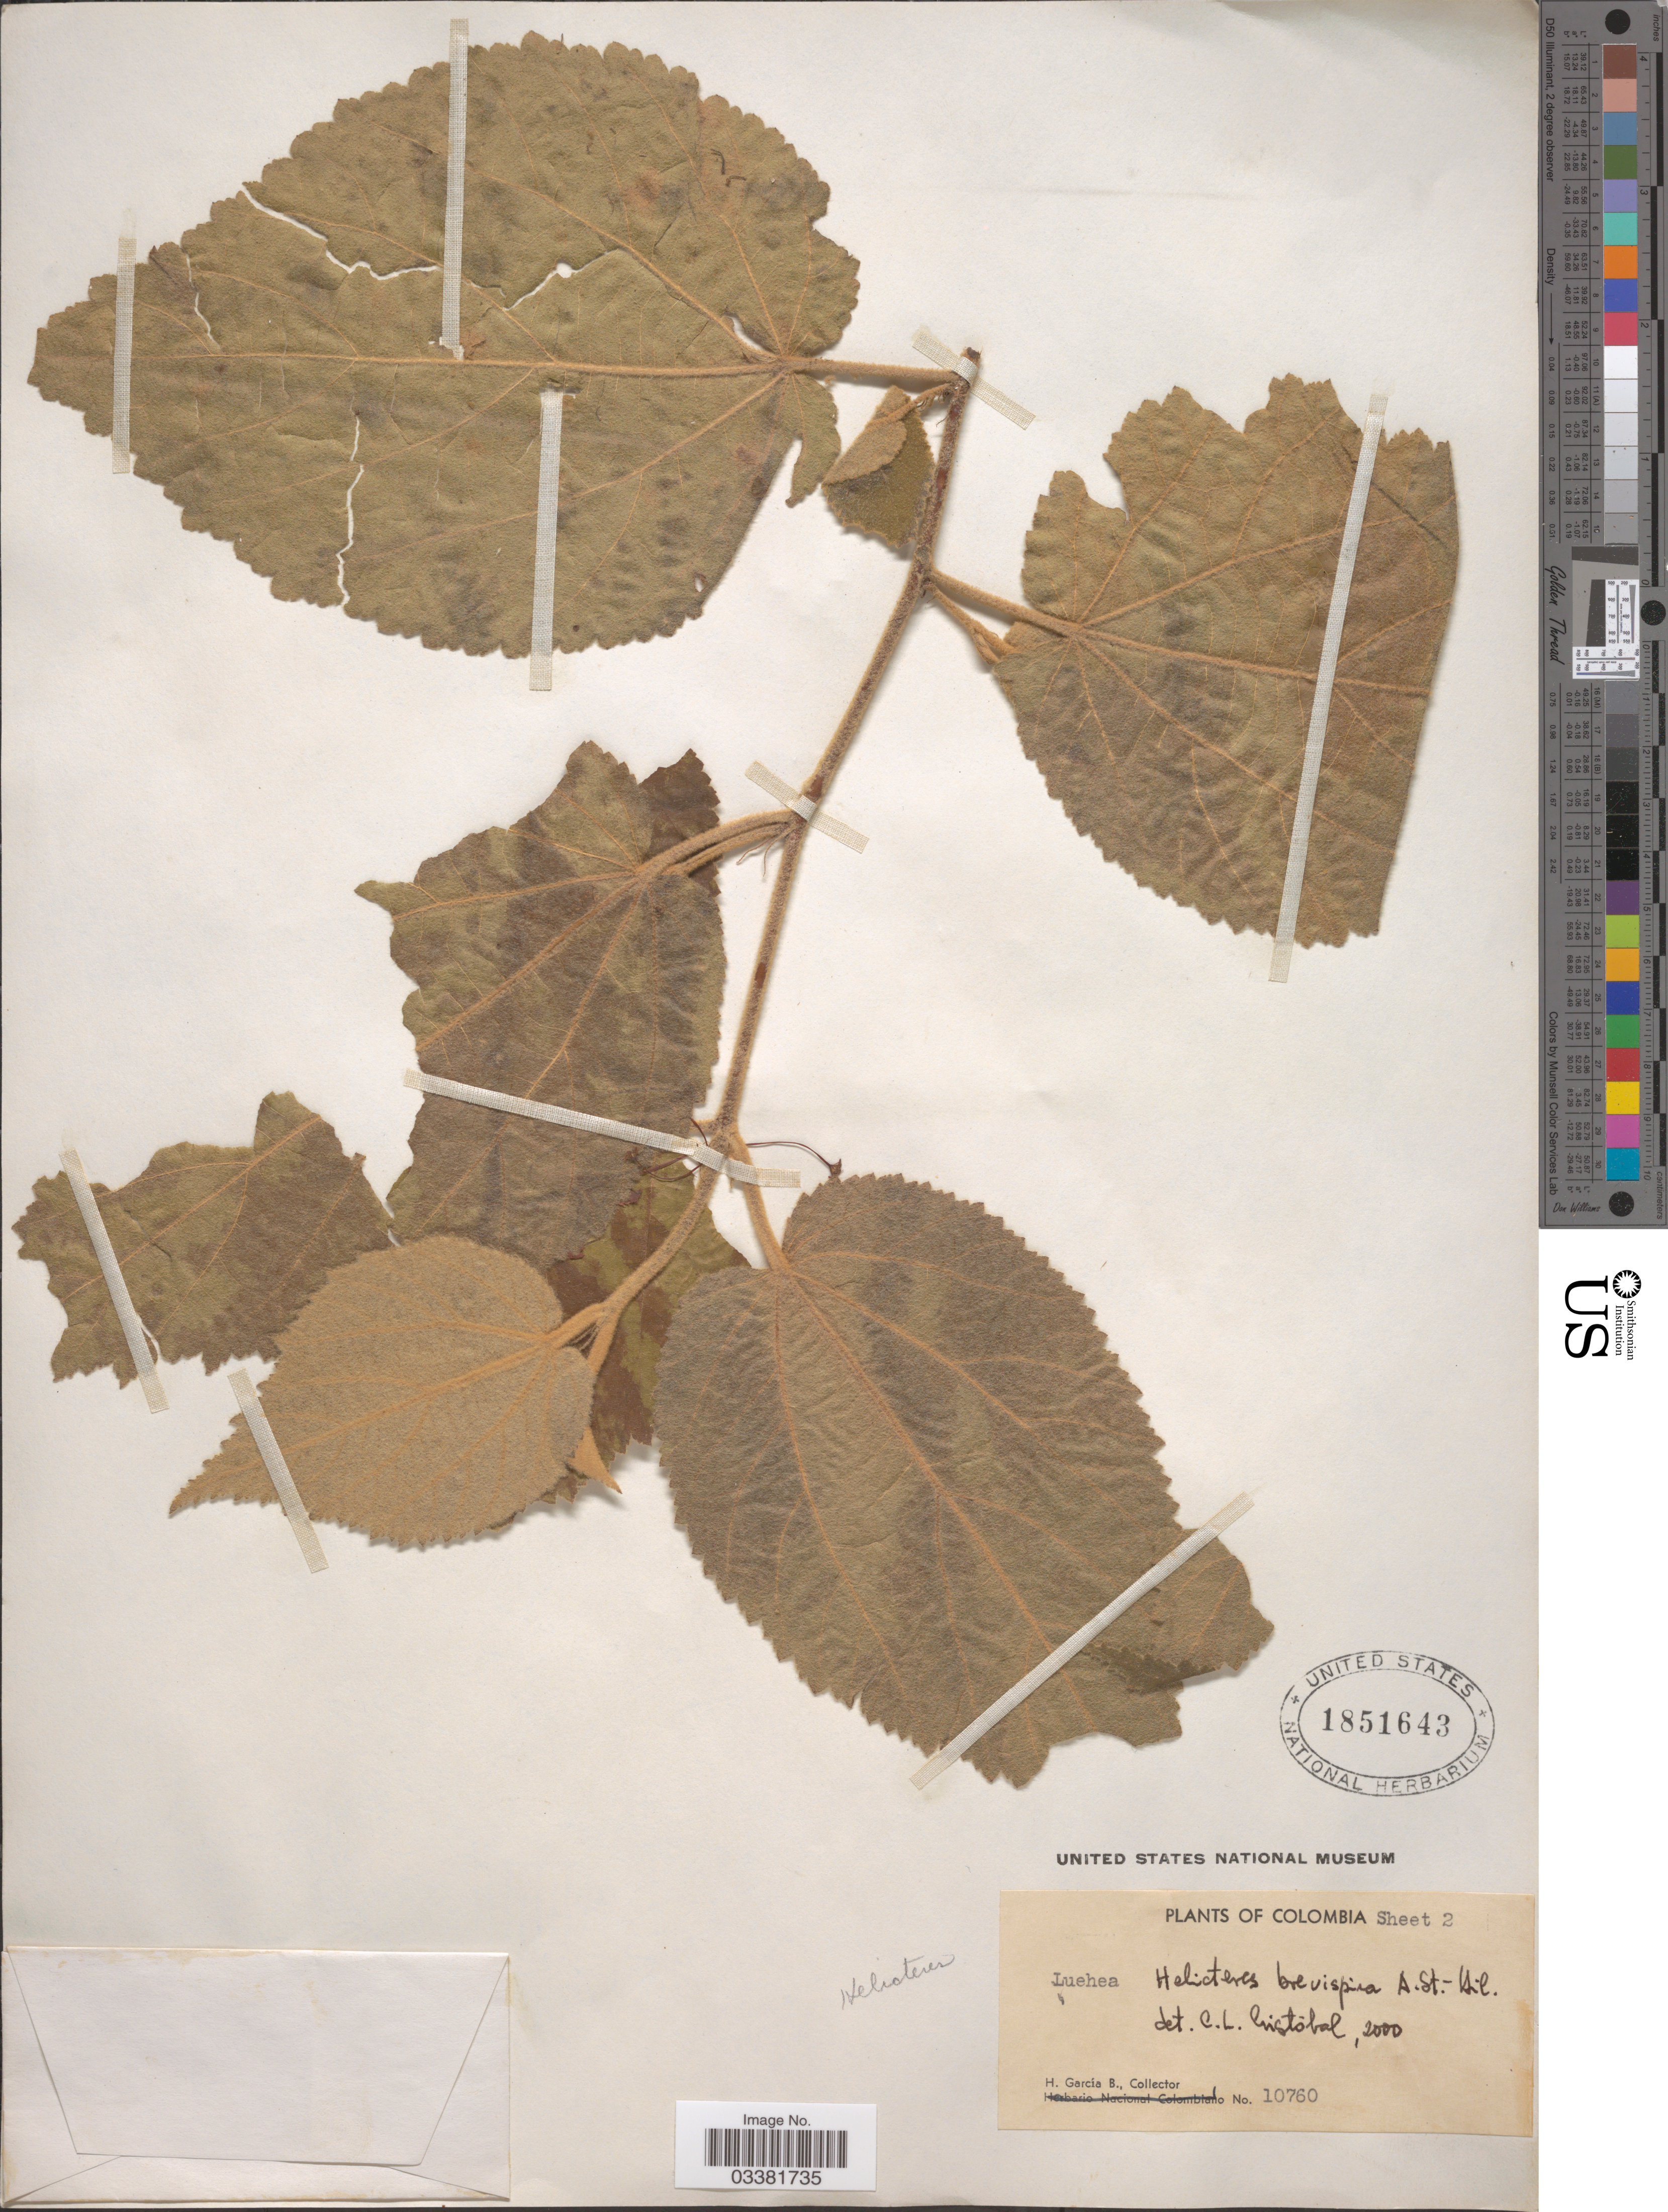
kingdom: Plantae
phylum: Tracheophyta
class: Magnoliopsida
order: Malvales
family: Malvaceae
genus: Helicteres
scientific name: Helicteres brevispira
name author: A. St.-Hil.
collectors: H. García Barriga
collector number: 10760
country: Colombia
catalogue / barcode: US 1851643